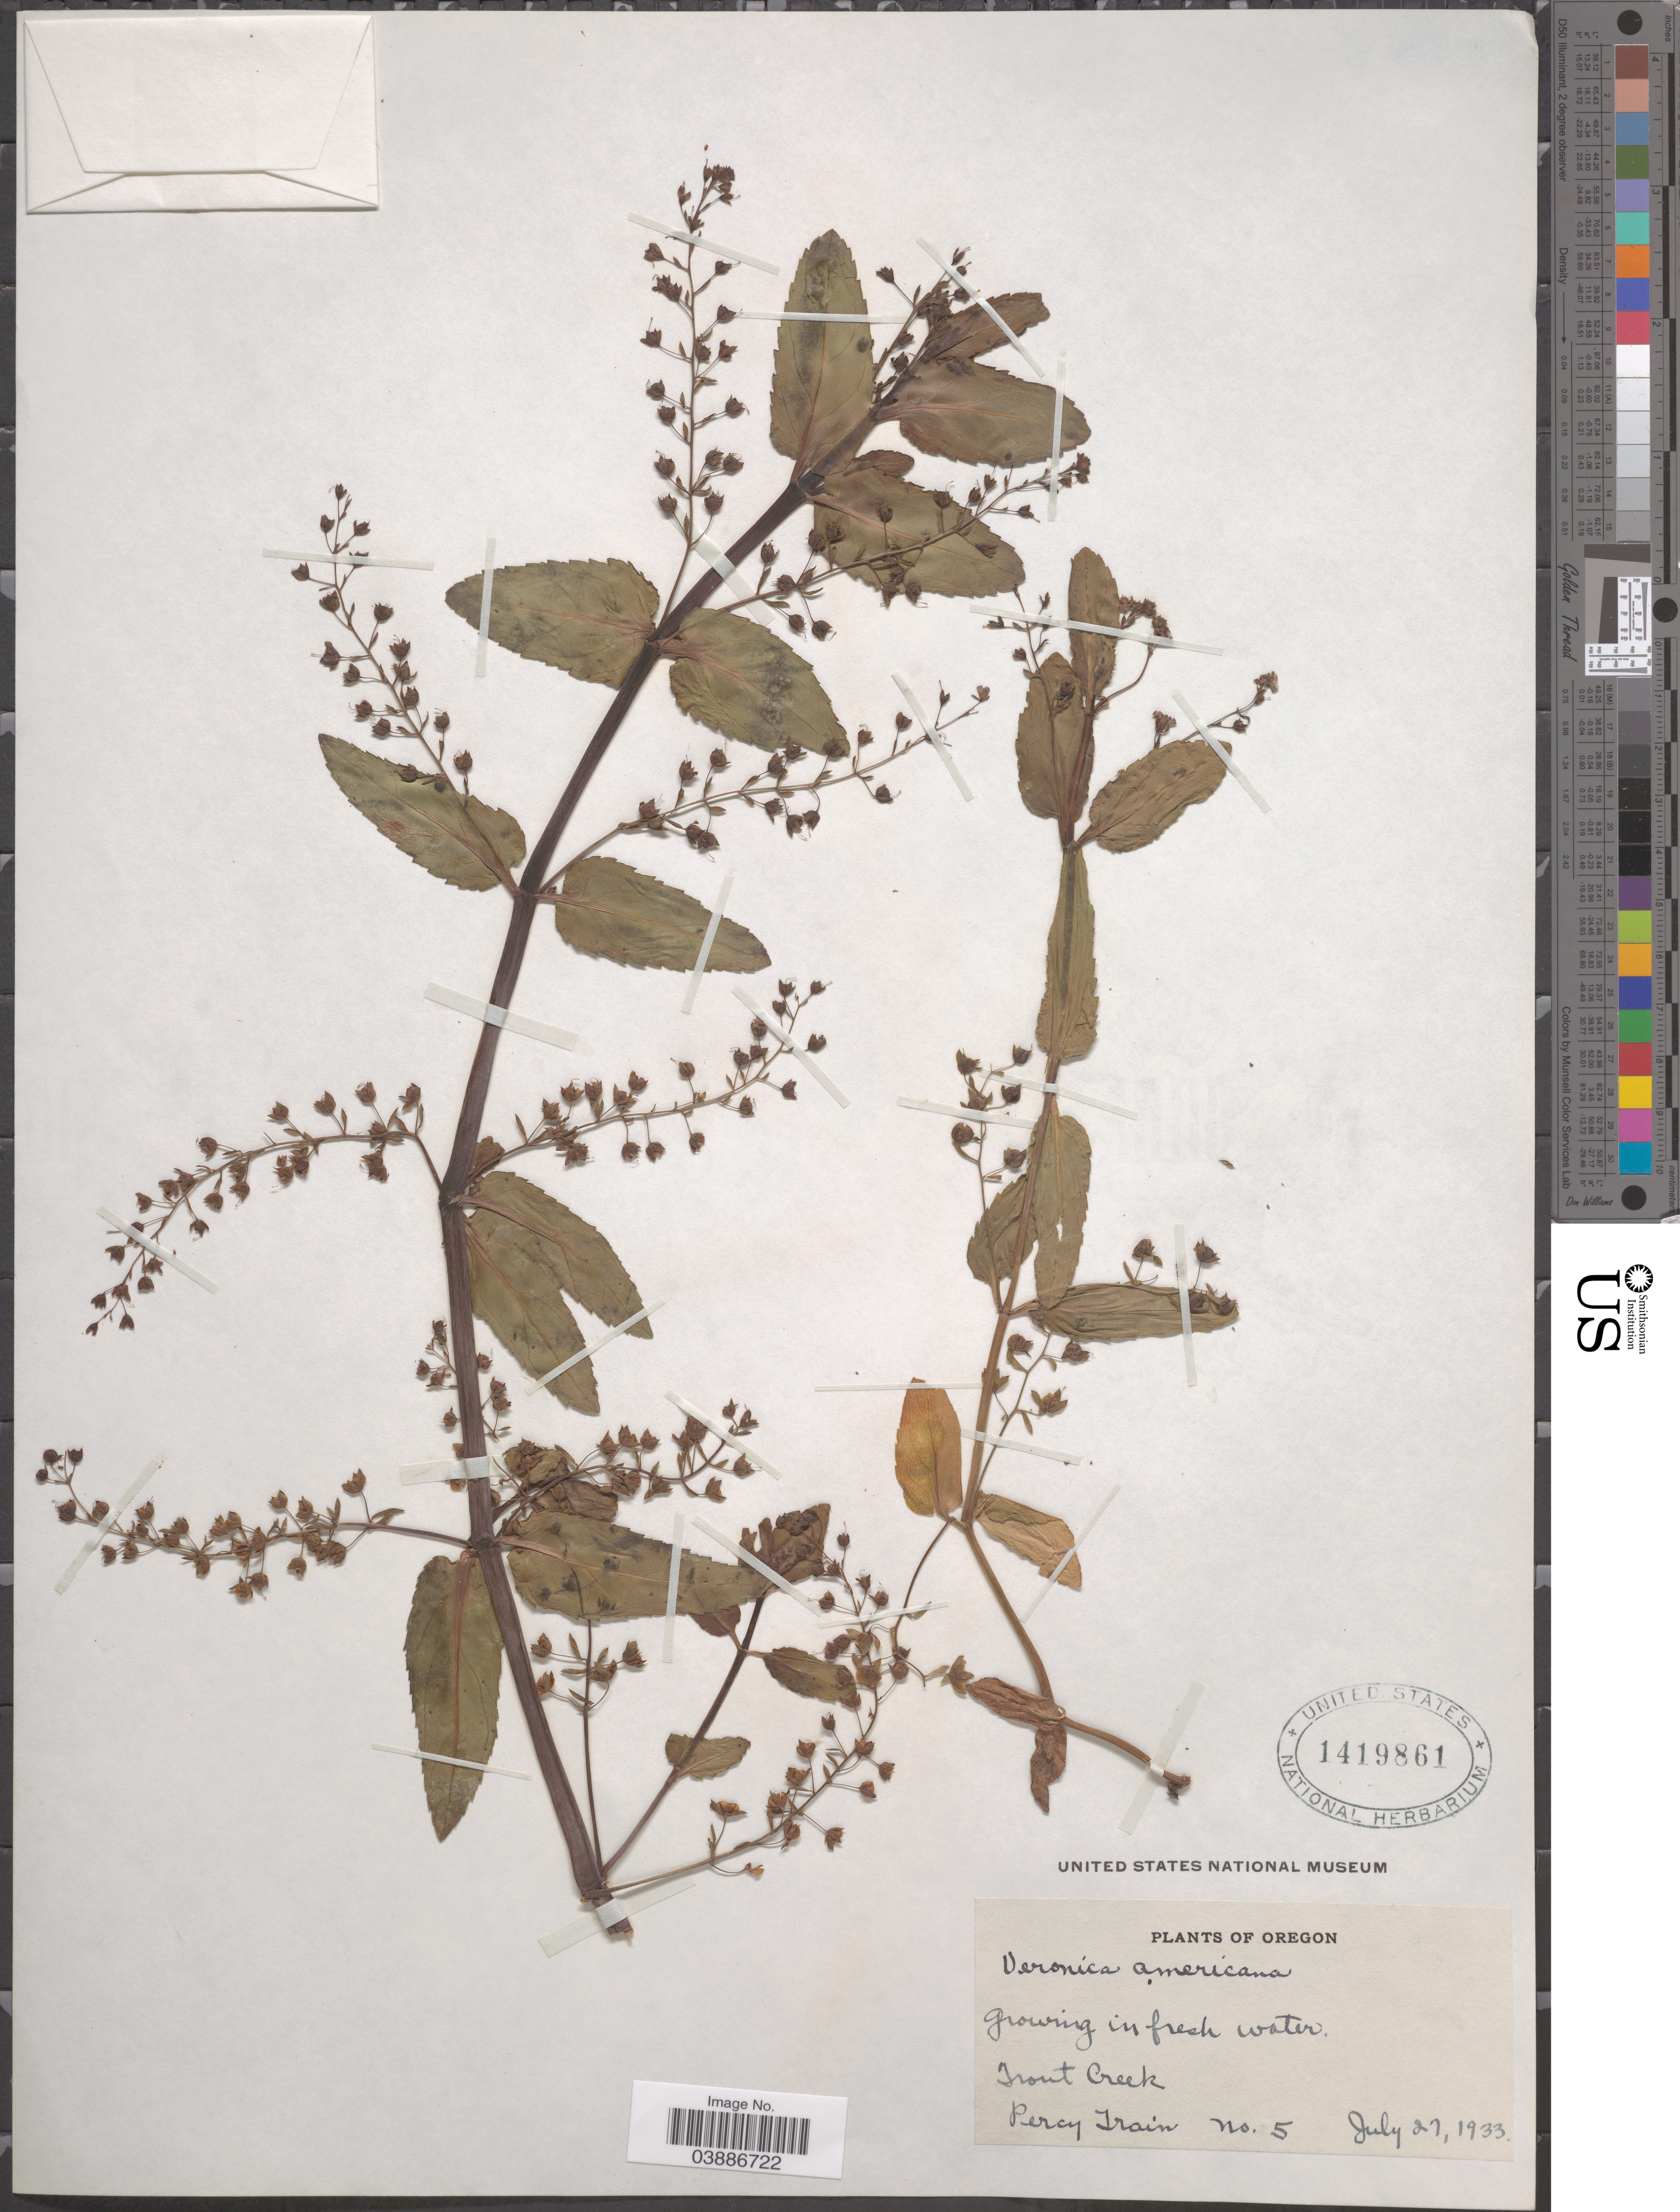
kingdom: Plantae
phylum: Tracheophyta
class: Magnoliopsida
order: Lamiales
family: Plantaginaceae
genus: Veronica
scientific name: Veronica americana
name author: Schwein. ex Benth.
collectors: P. Train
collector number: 5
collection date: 1933-07-27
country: United States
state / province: Oregon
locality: Trout Creek.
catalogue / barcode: US 1419861